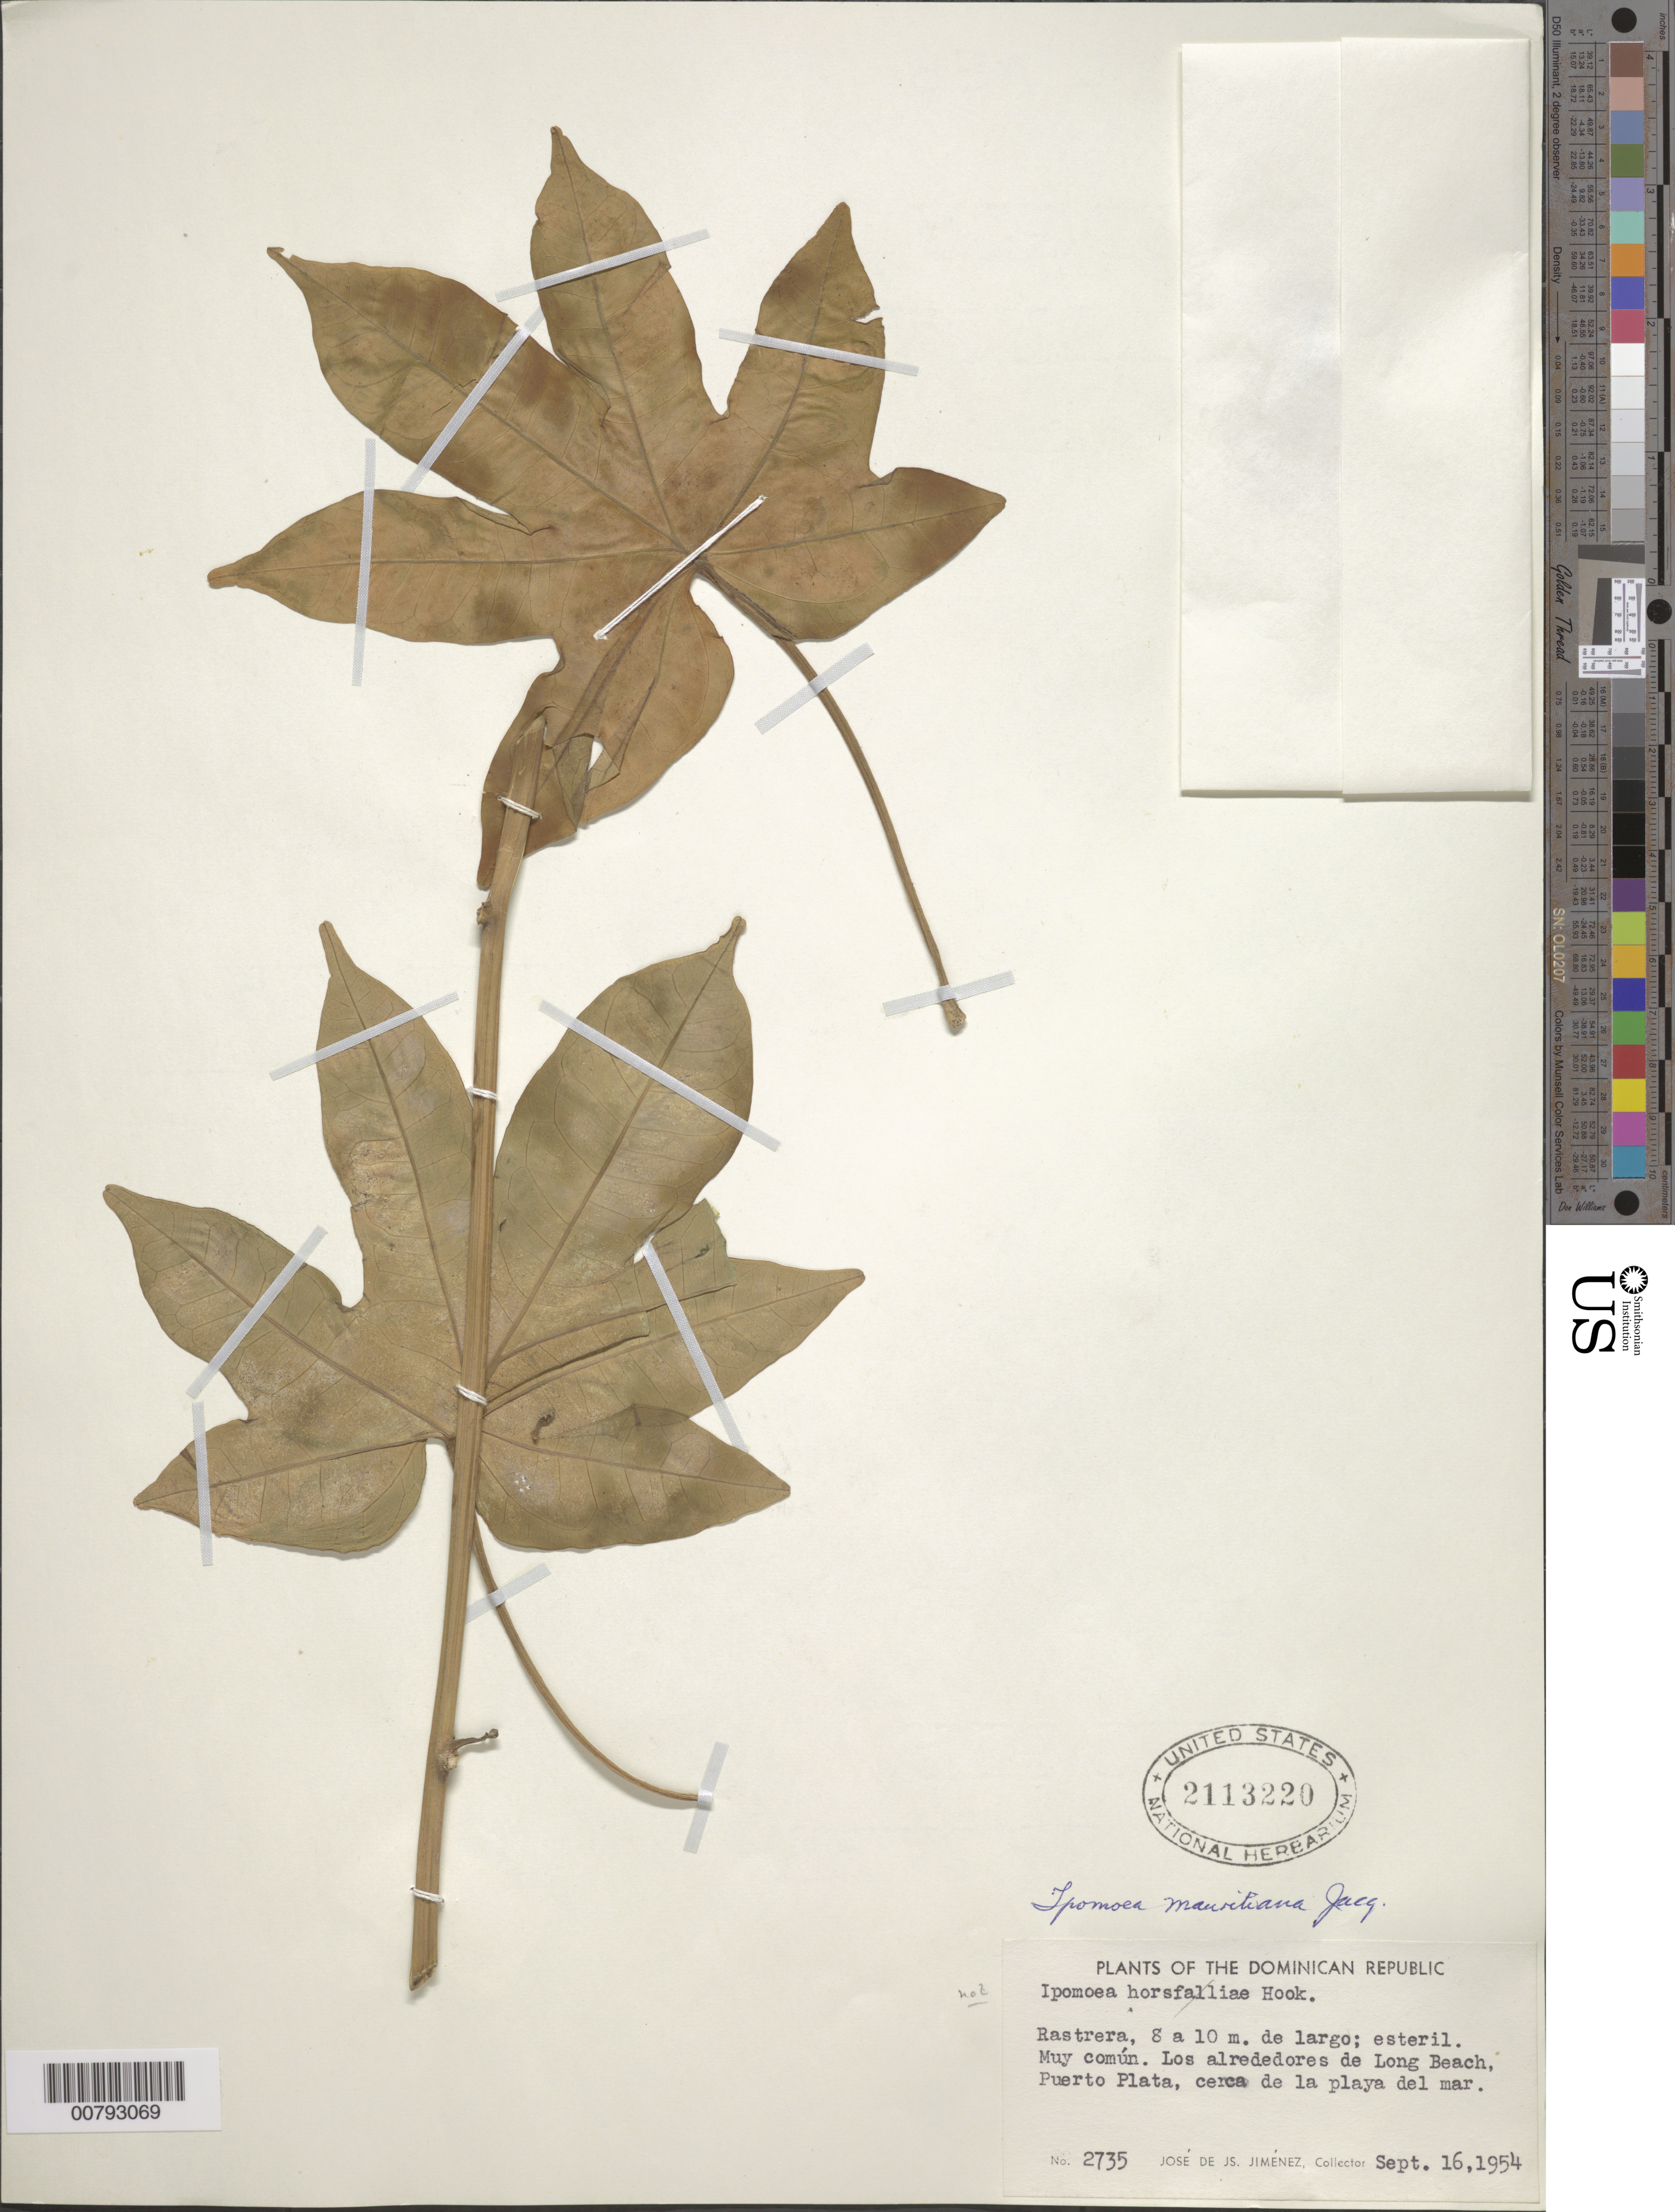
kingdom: Plantae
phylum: Tracheophyta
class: Magnoliopsida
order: Solanales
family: Convolvulaceae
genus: Ipomoea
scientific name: Ipomoea mauritiana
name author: Jacq.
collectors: J. J. Jiménez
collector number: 2735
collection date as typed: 16 Sep 1954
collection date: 1954-09-16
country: Dominican Republic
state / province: Puerto Plata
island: Hispaniola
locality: Long Beach surroundings.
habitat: Close to sea beach.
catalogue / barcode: US 2113220